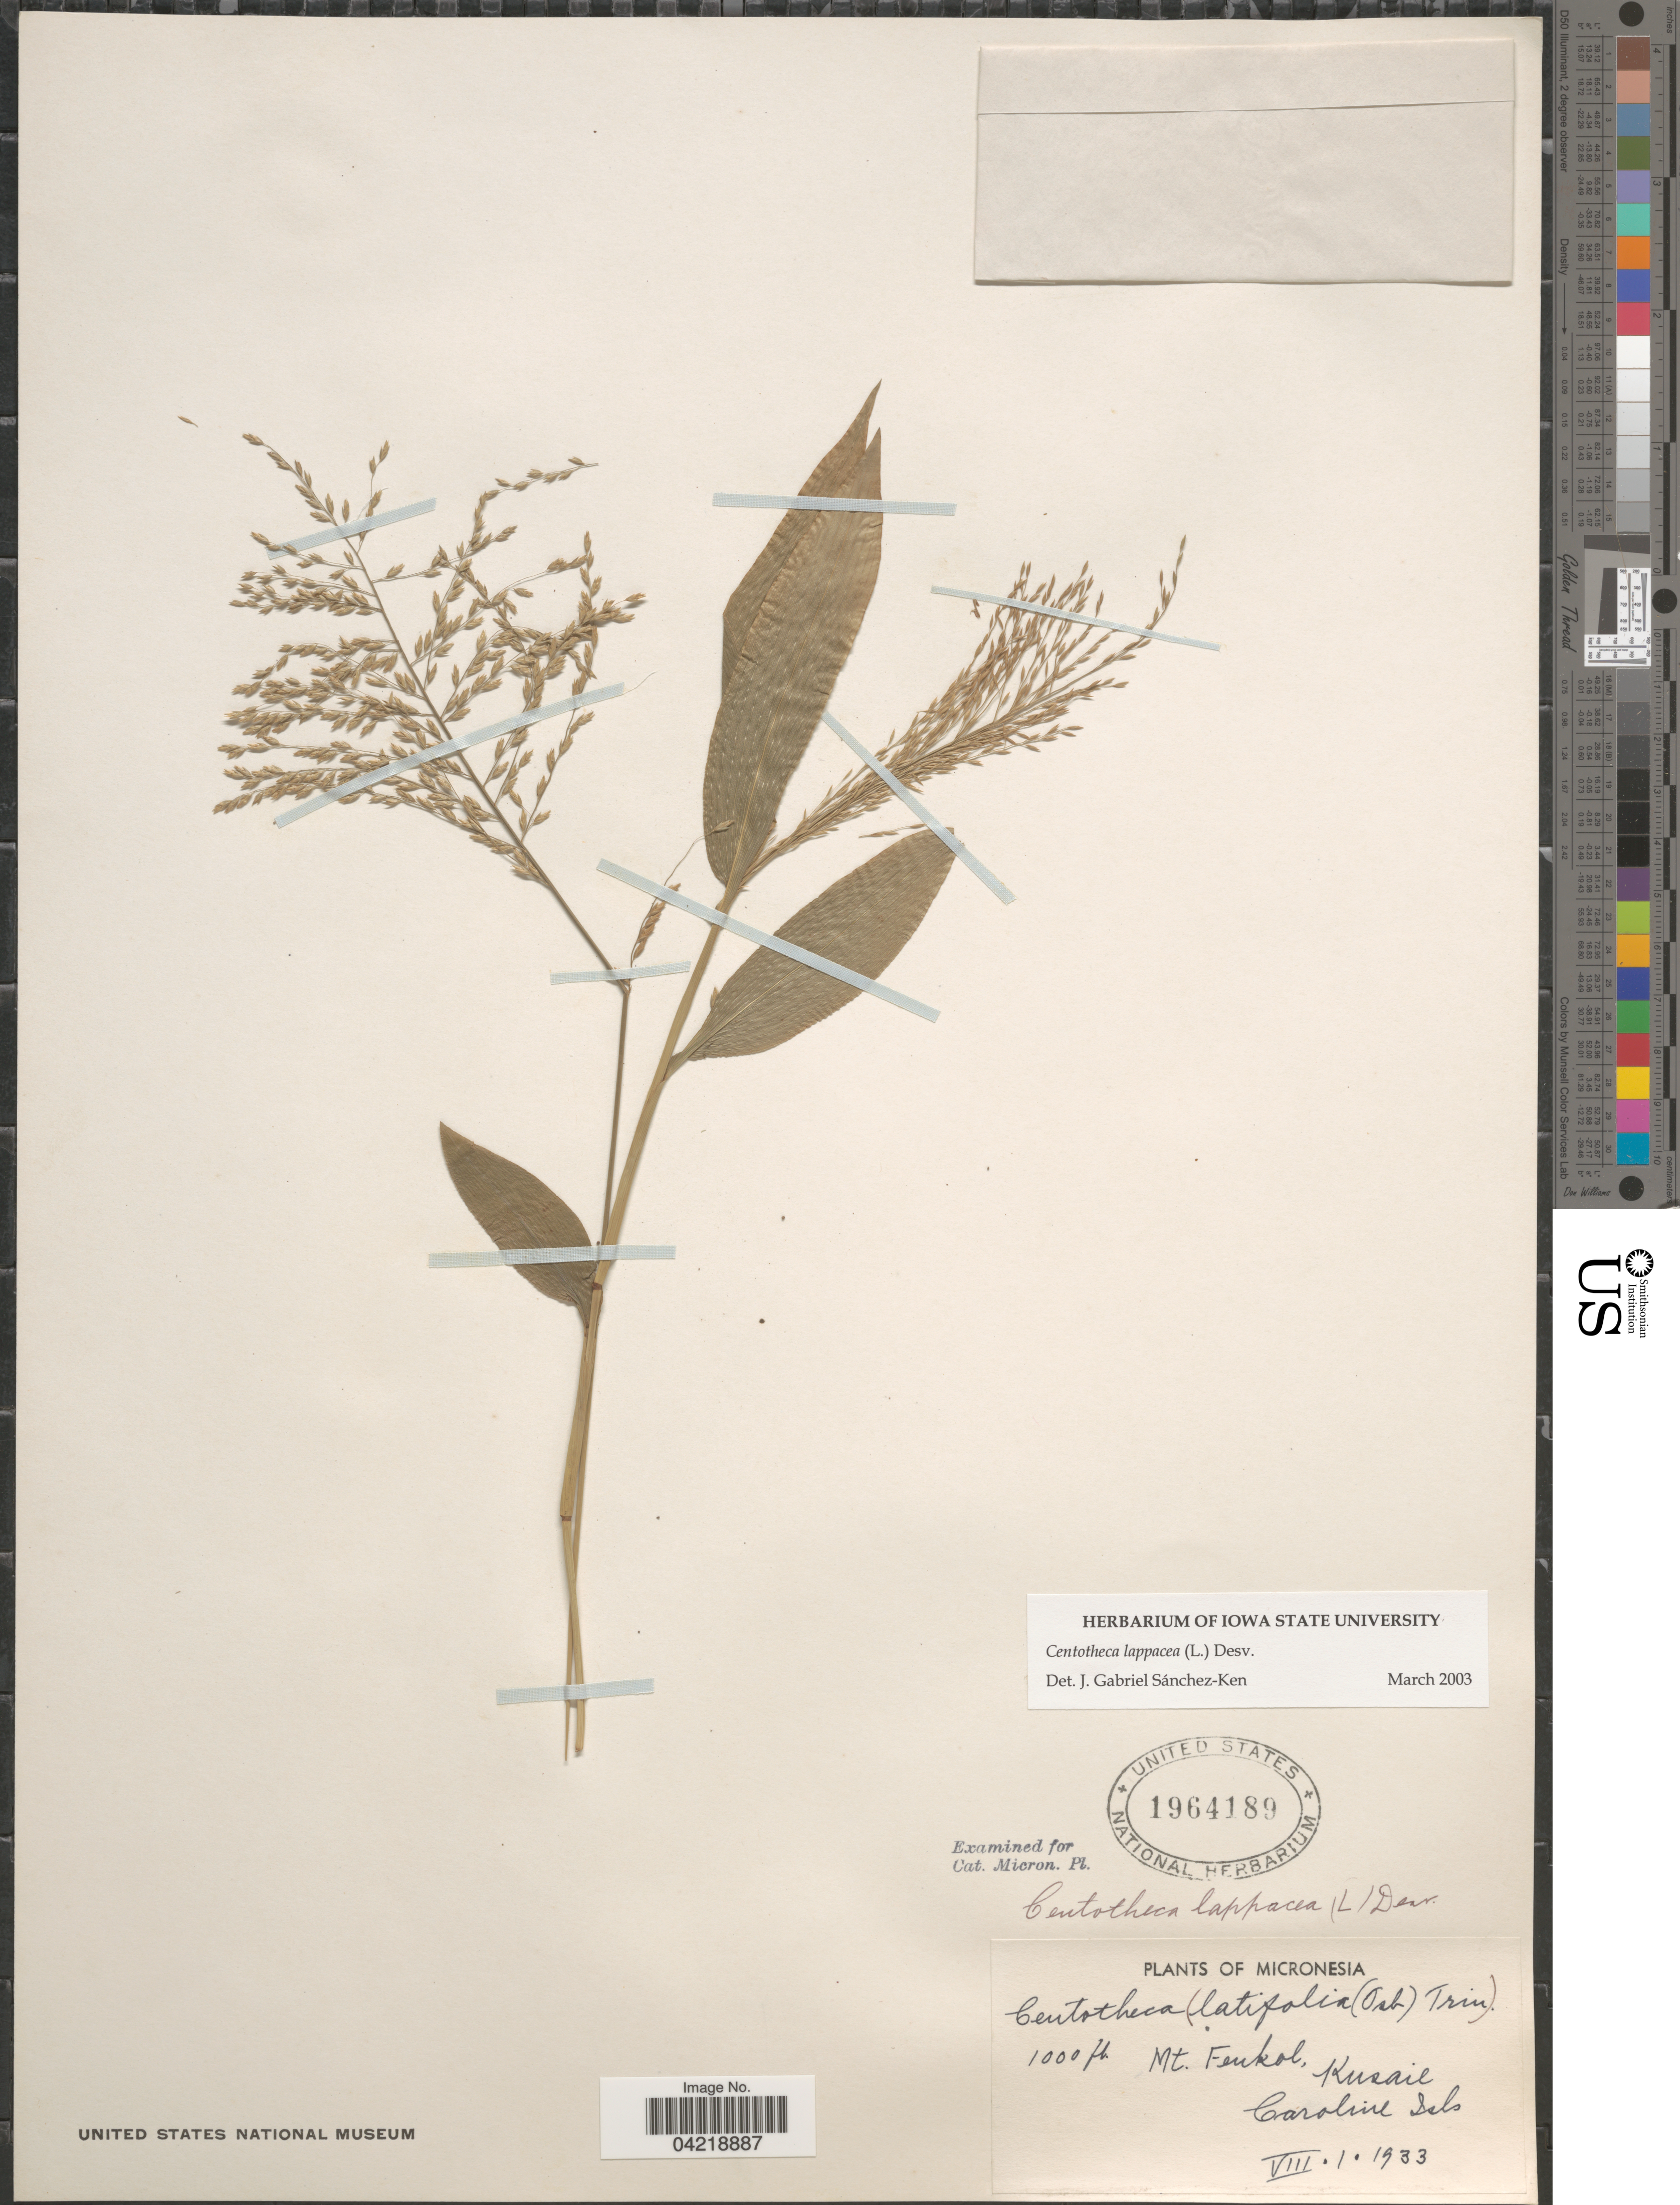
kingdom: Plantae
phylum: Tracheophyta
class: Liliopsida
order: Poales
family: Poaceae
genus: Centotheca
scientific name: Centotheca lappacea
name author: (L.) Desv.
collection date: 1933-08-01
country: Micronesia, Federated States of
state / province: Kosrae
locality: Mt. Fenkol, Kusaie. Caroline Isls.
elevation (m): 305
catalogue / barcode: US 1964189